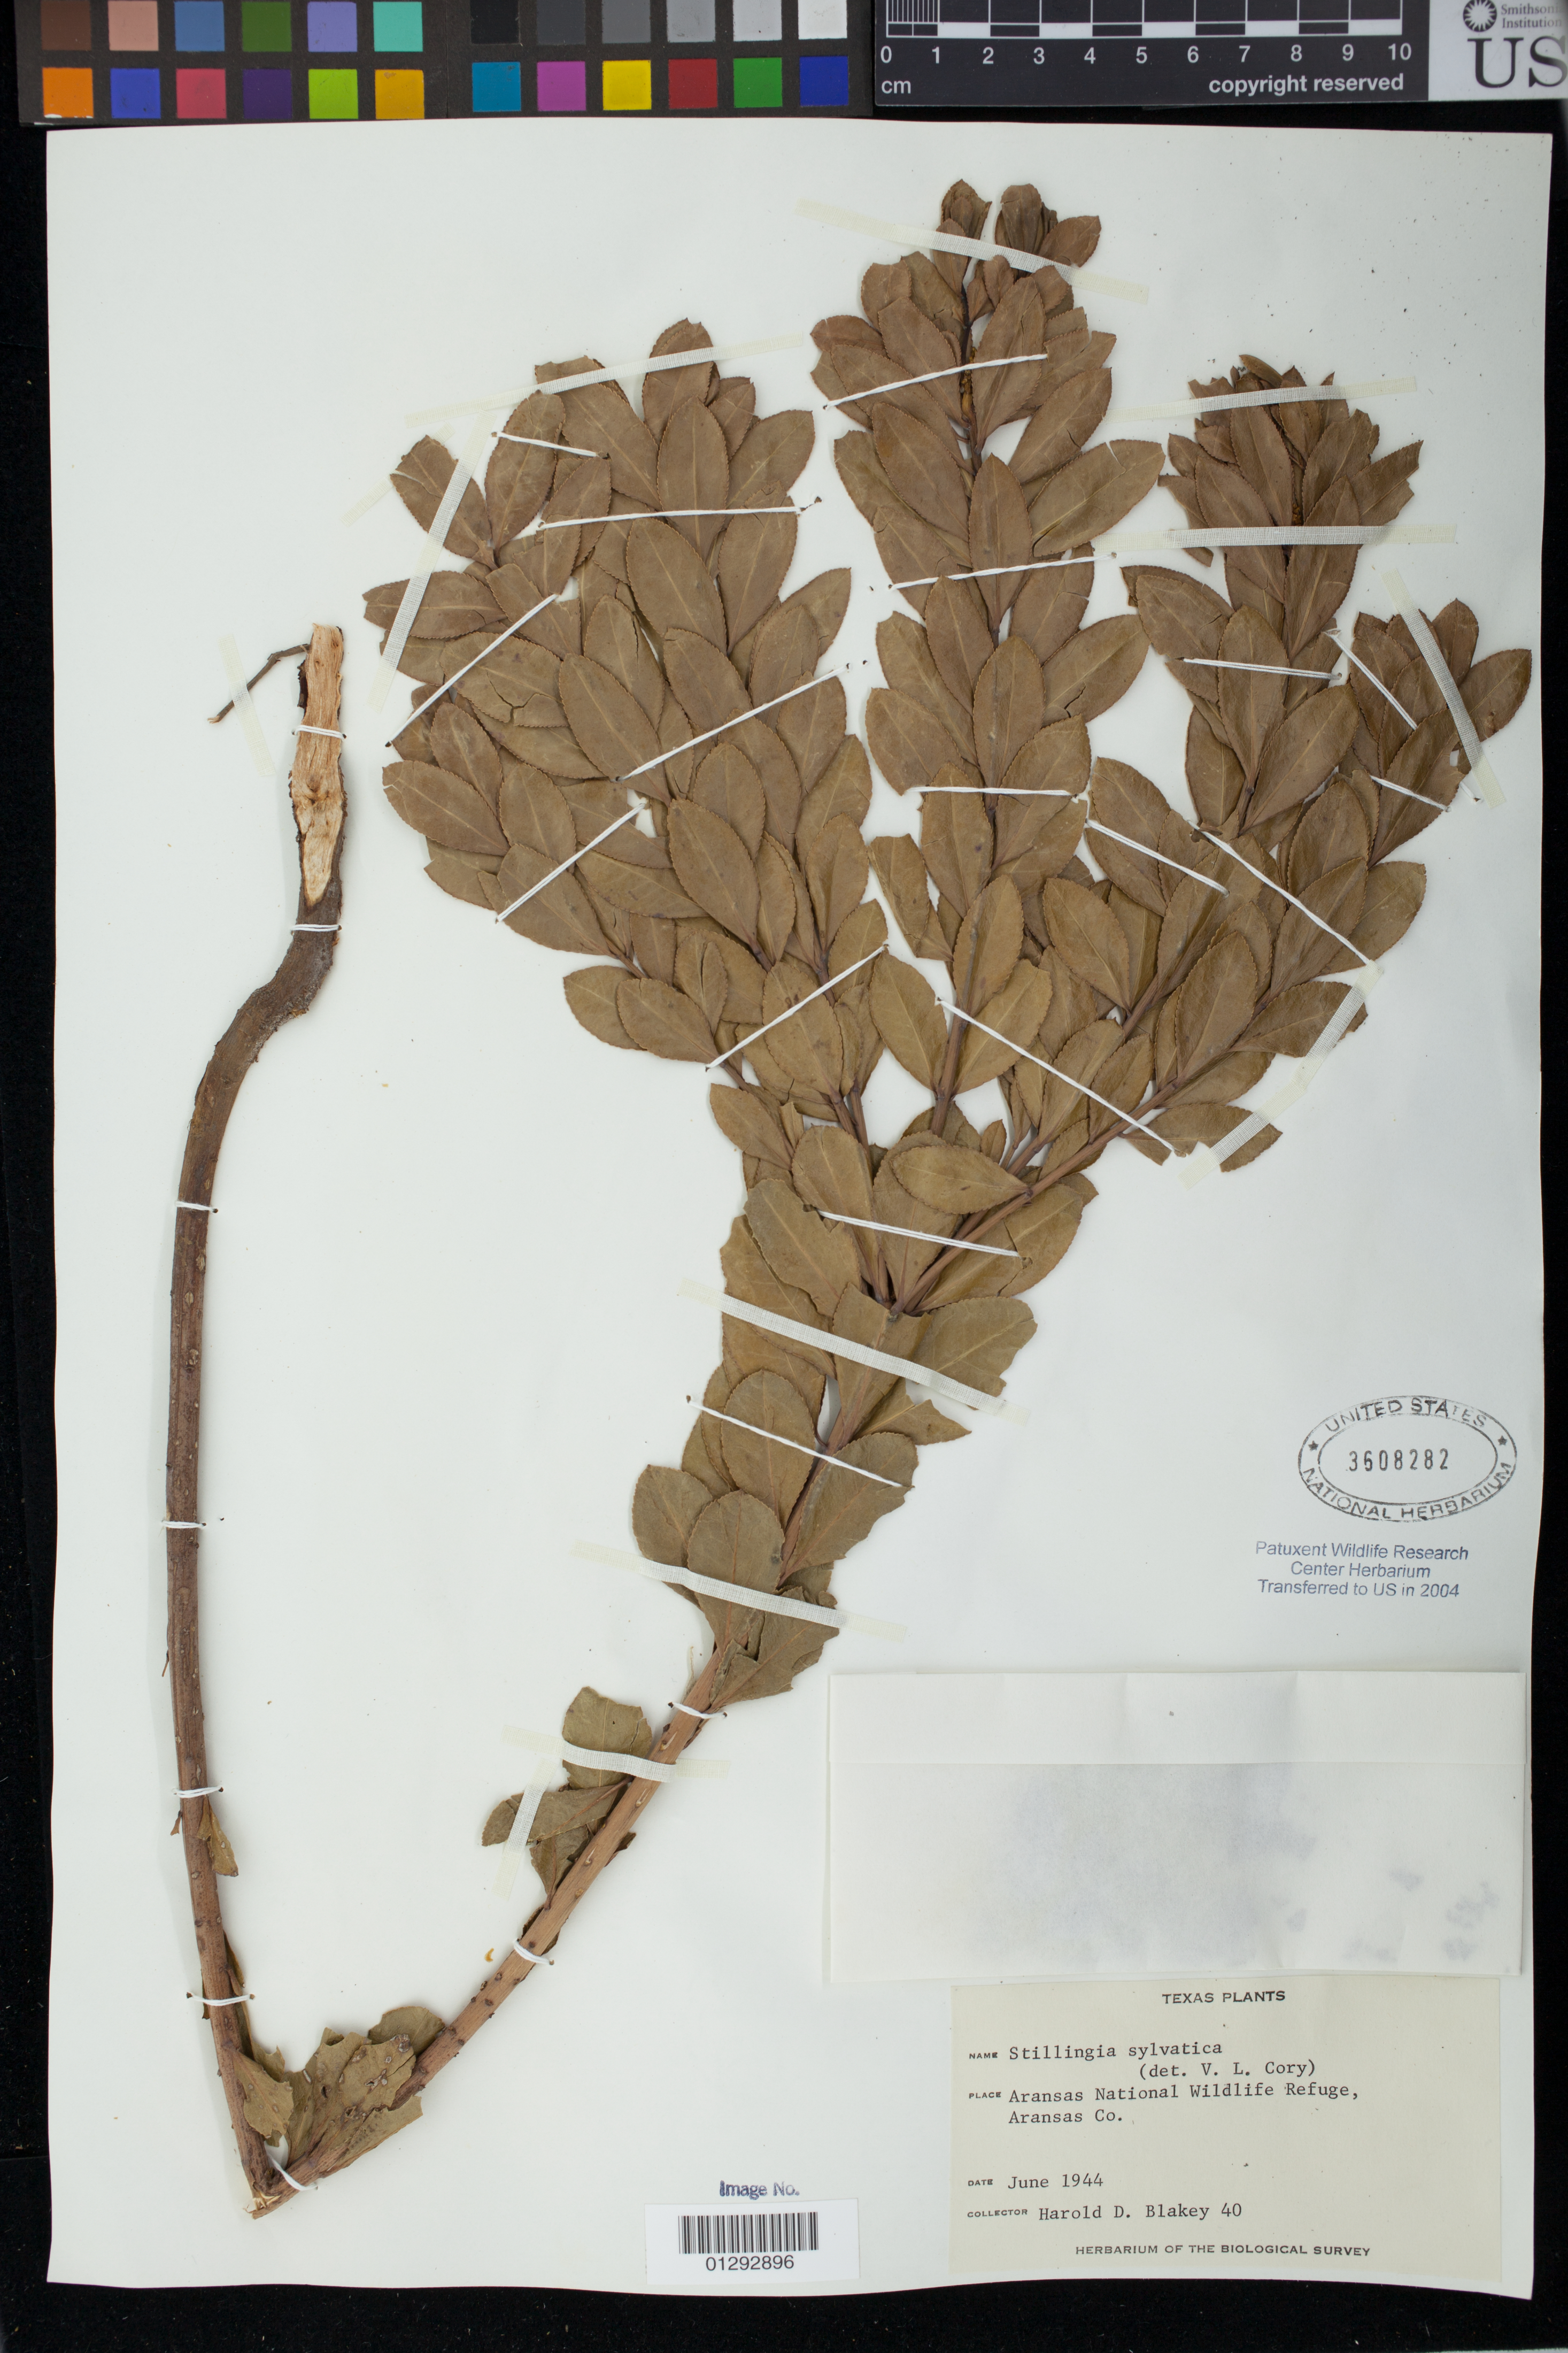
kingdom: Plantae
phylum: Tracheophyta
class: Magnoliopsida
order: Malpighiales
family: Euphorbiaceae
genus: Stillingia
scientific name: Stillingia sylvatica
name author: L.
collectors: H. Blakey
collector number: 40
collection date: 1944-06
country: United States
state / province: Texas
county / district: Aransas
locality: Aransas National Wildlife Refuge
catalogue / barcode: US 3608282